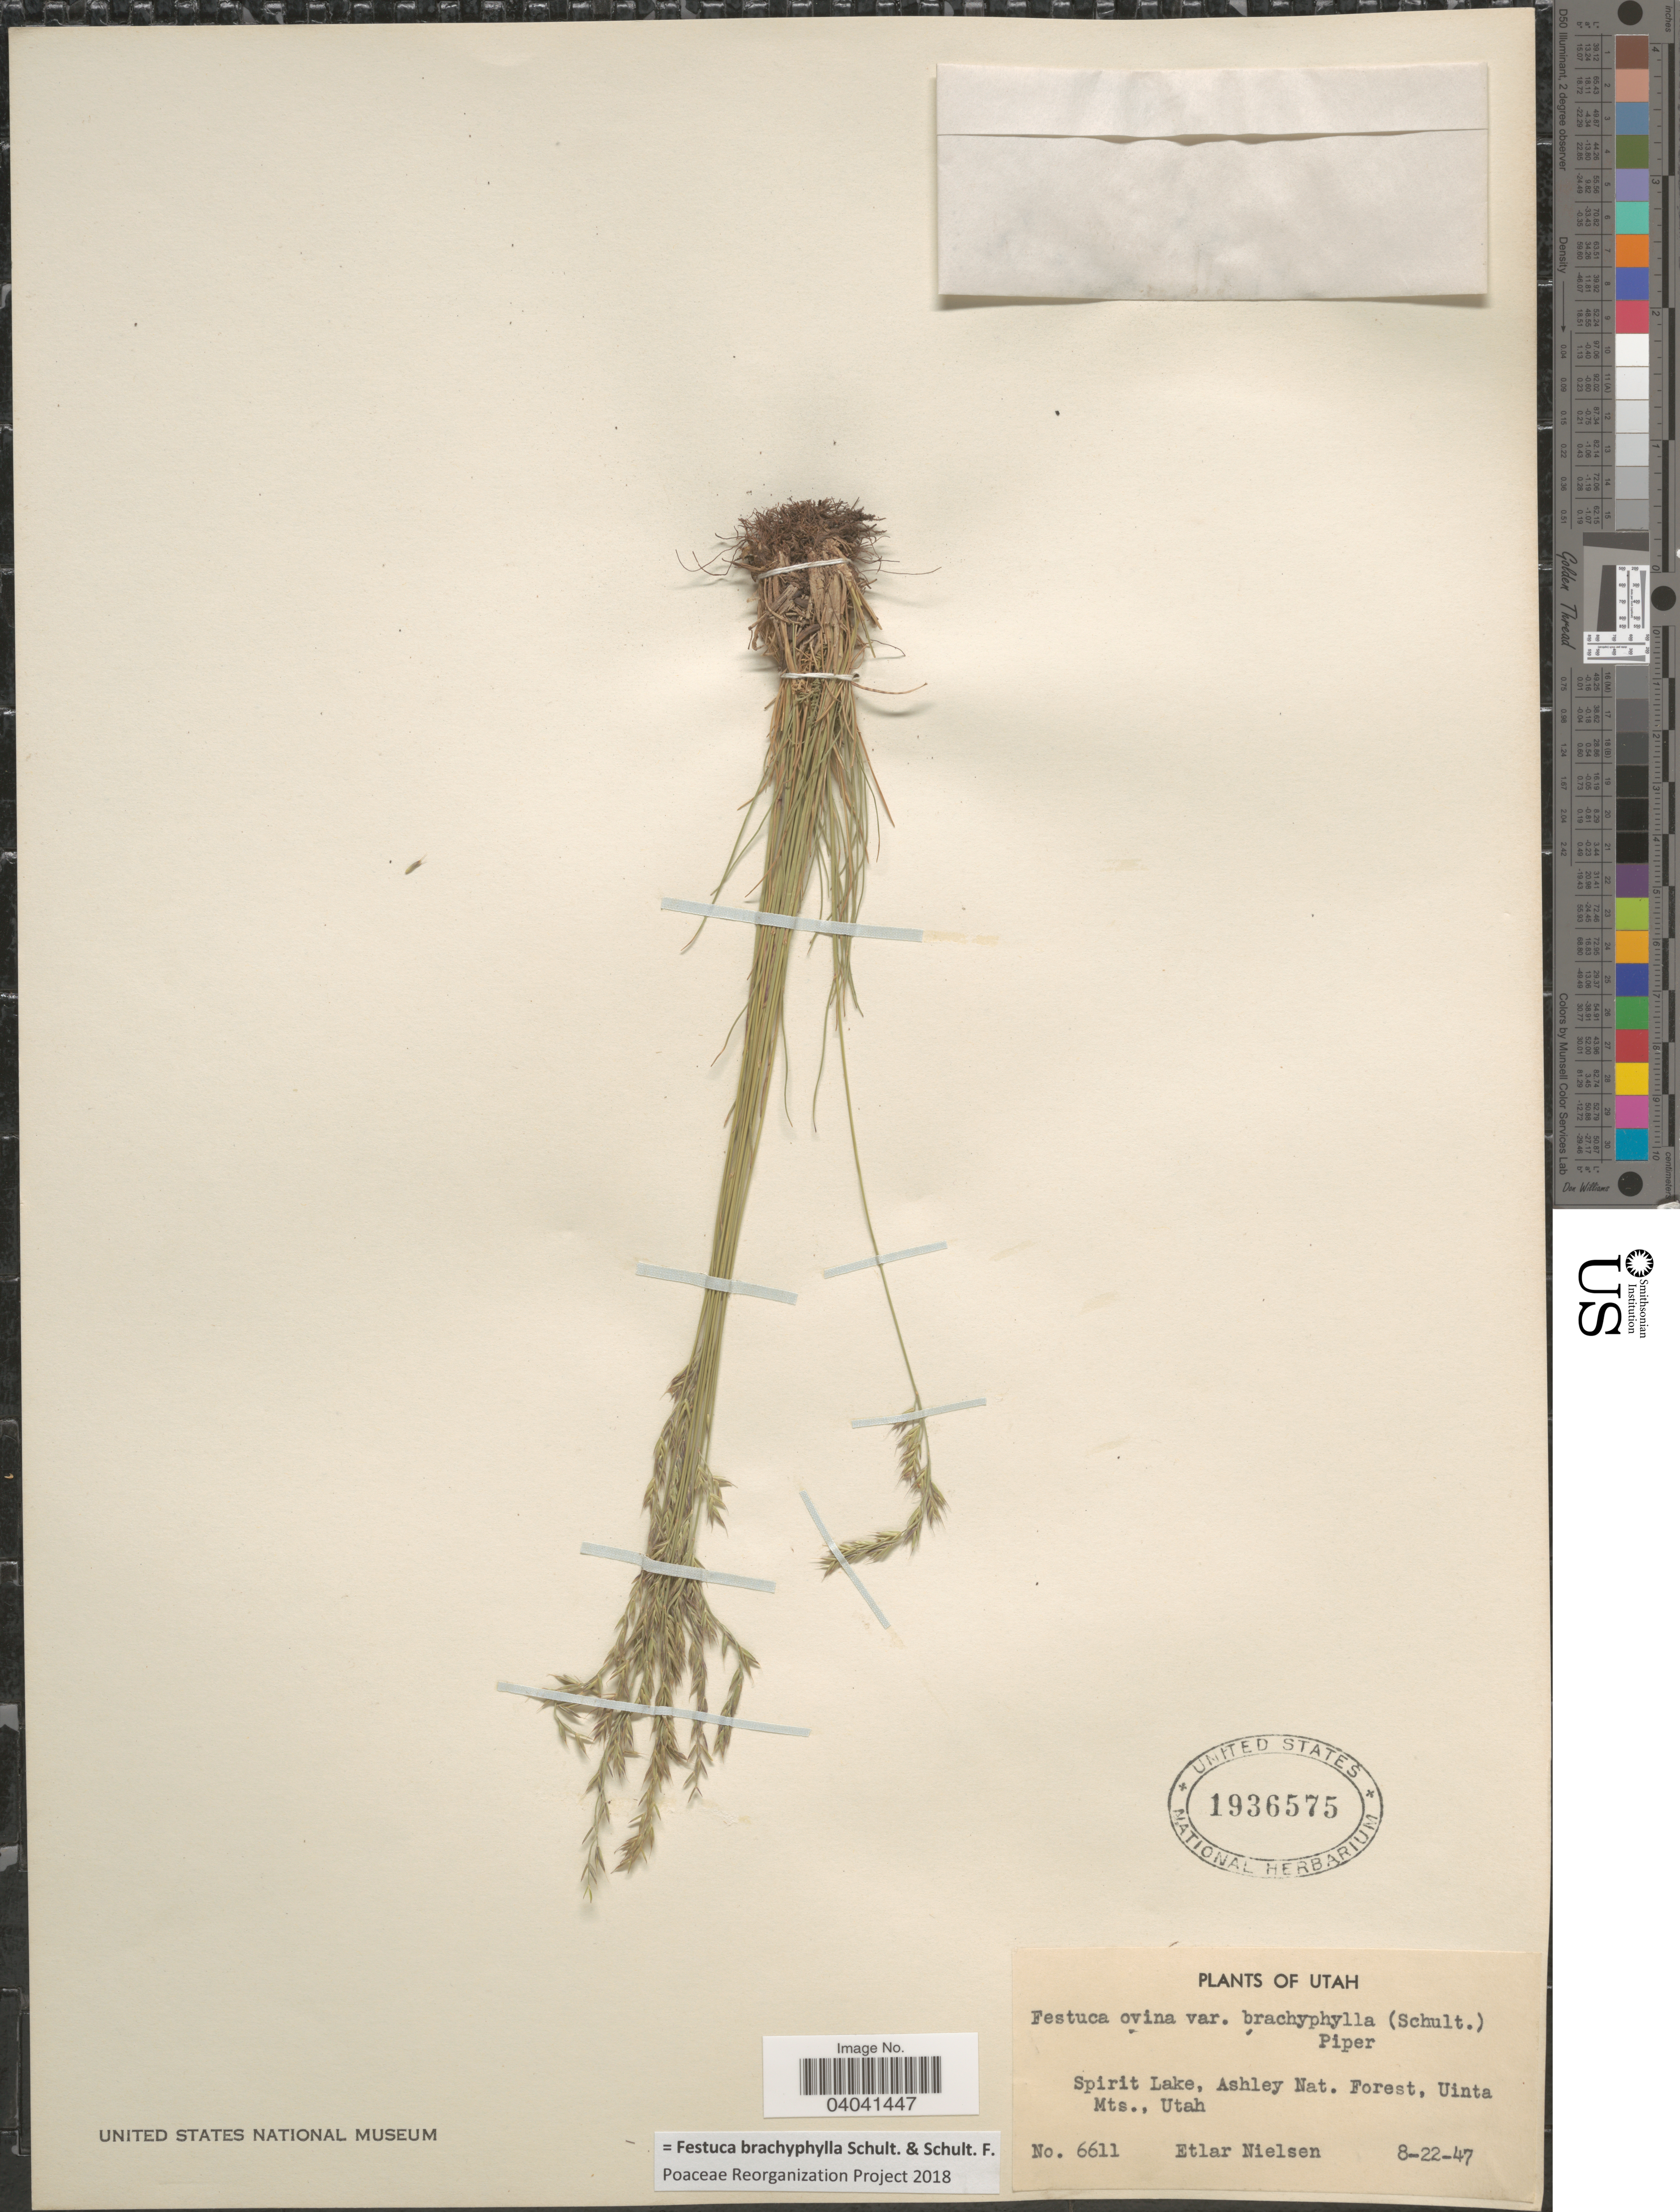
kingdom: Plantae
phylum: Tracheophyta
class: Liliopsida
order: Poales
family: Poaceae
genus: Festuca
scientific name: Festuca brachyphylla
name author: Schult. & Schult. f.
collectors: E. Nielsen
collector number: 6611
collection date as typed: Transcribed d/m/y: 22/8/47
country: United States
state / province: Utah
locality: Spirit Lake, Ashley Nat. Forest, Uinta Mts.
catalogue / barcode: US 1936575